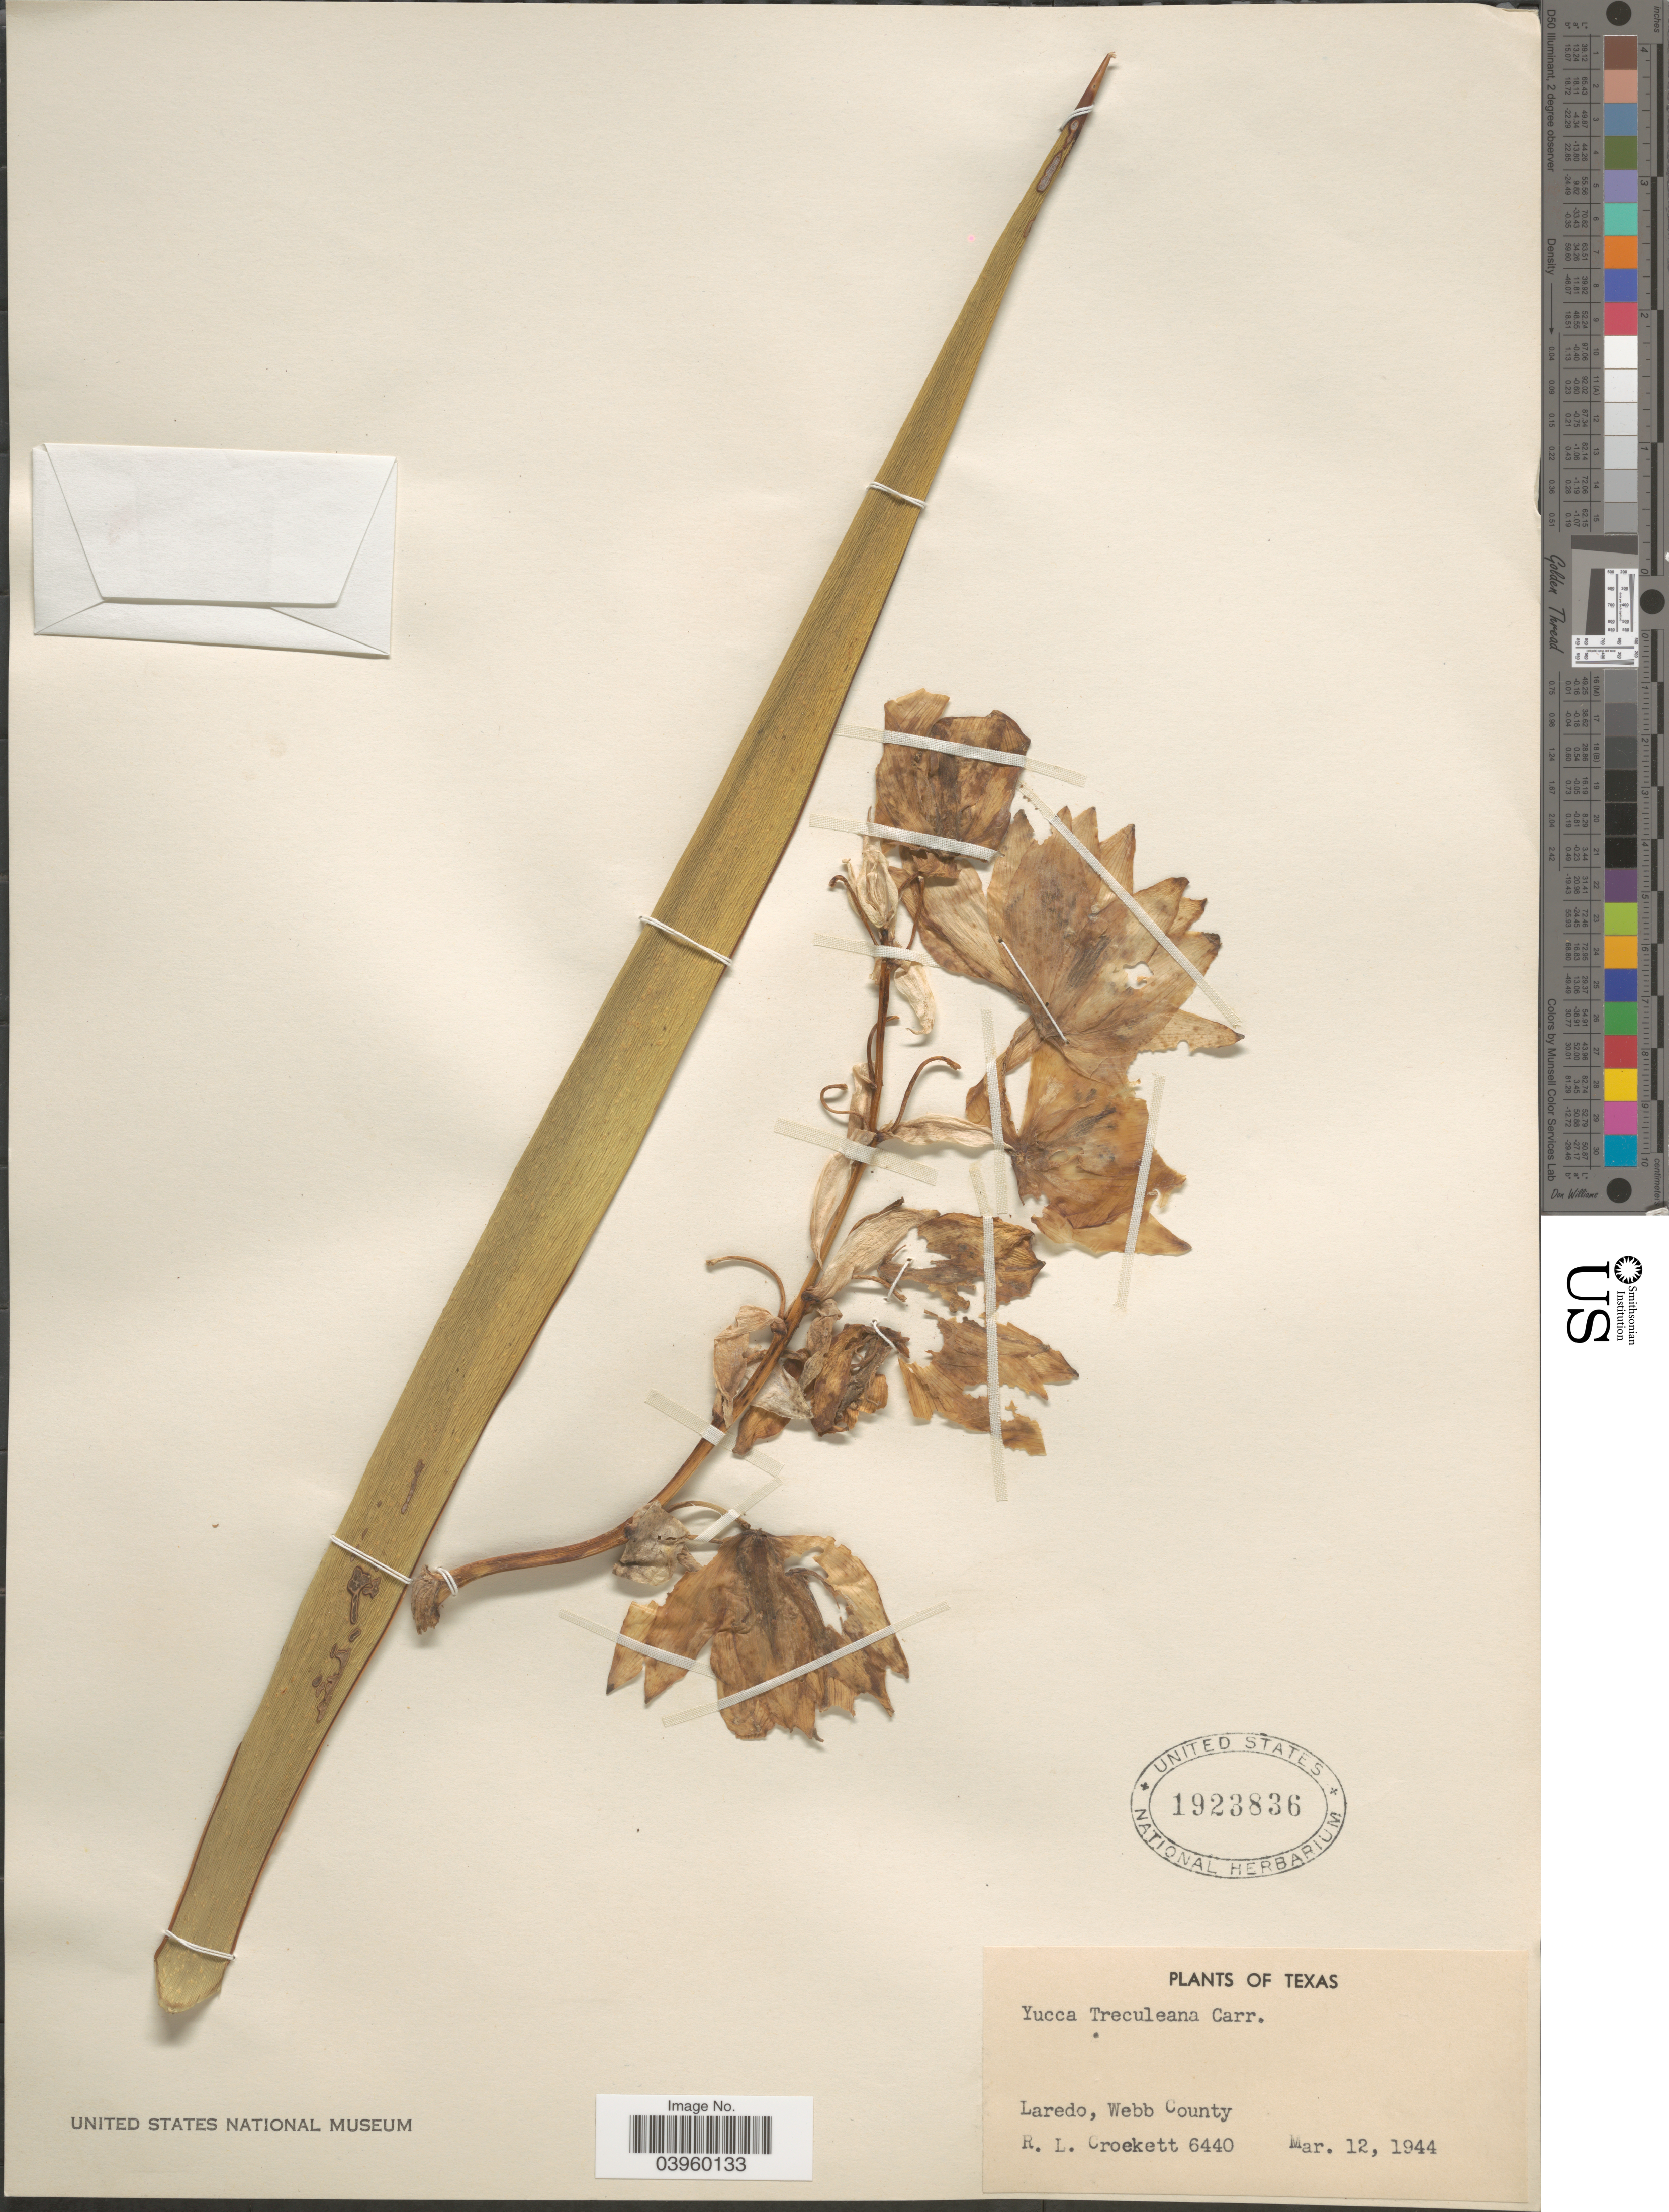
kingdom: Plantae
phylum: Tracheophyta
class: Liliopsida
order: Asparagales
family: Asparagaceae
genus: Yucca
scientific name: Yucca treculeana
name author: Carrière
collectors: R. Crockett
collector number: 6440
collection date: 1944-03-12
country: United States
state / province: Texas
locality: Laredo, Webb County.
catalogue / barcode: US 1923836